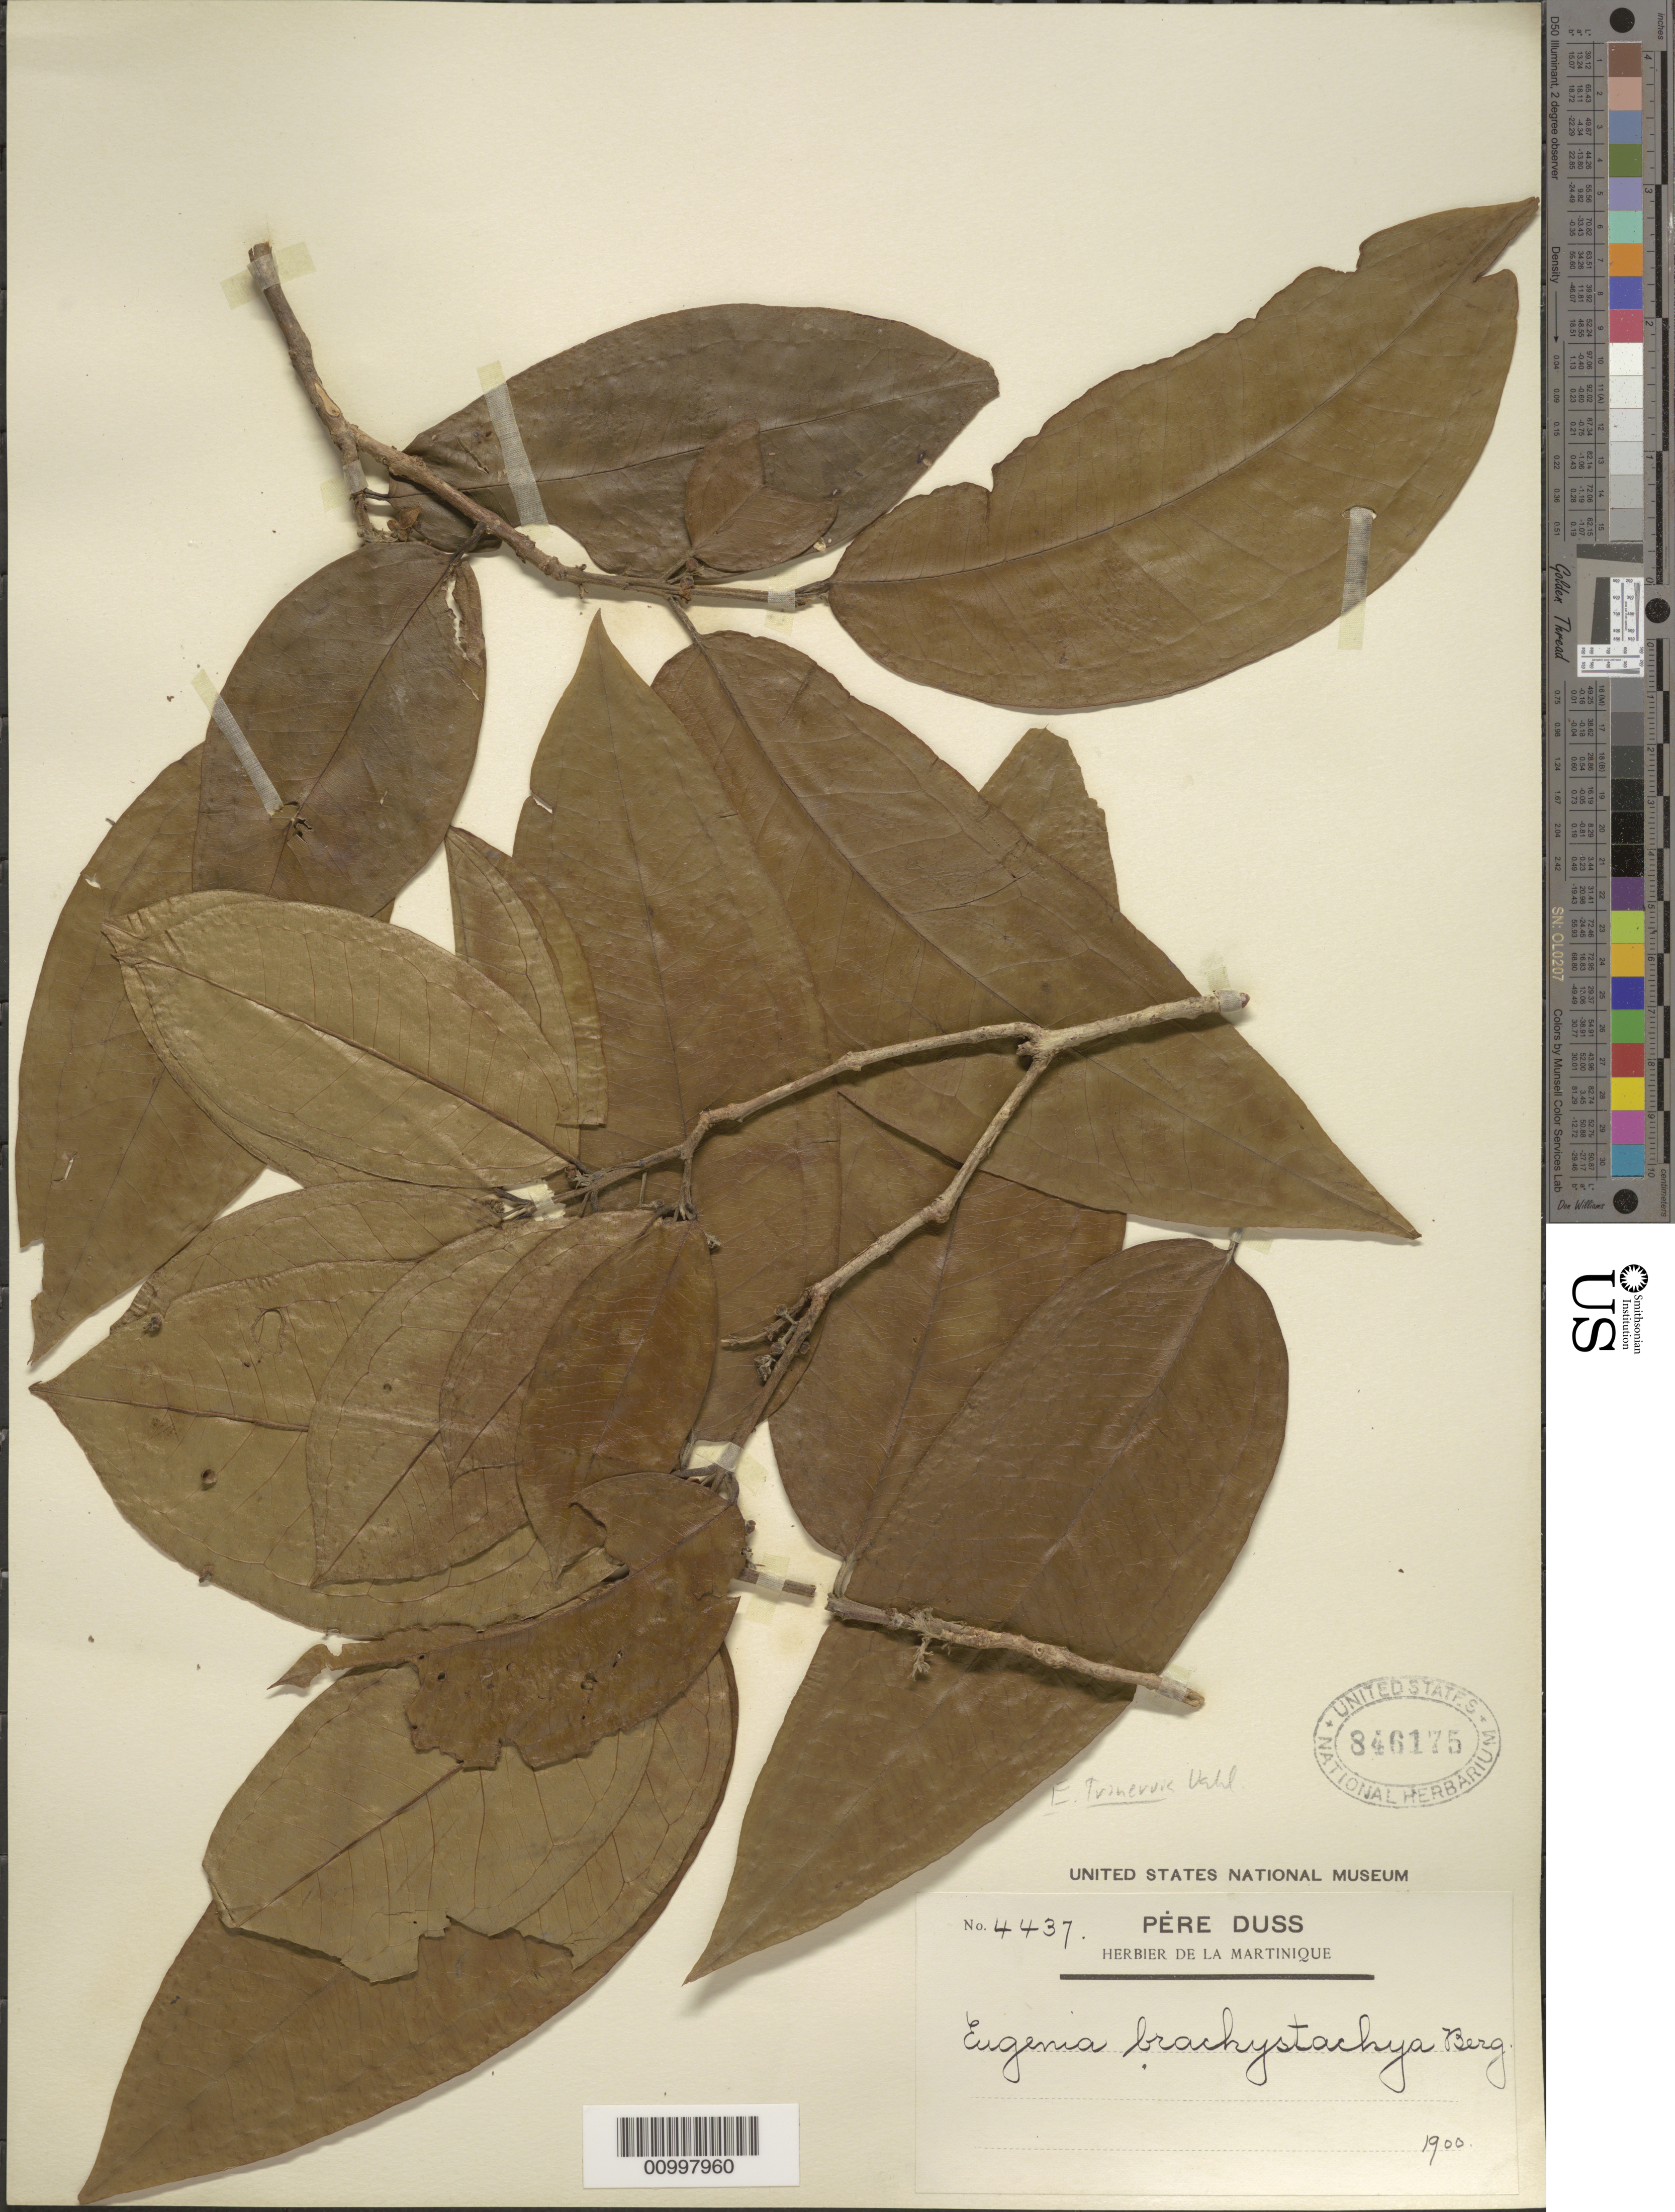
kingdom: Plantae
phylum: Tracheophyta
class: Magnoliopsida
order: Myrtales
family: Myrtaceae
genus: Eugenia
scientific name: Eugenia trinervia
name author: Vahl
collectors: Père Duss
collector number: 4437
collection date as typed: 1900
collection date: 1900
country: Martinique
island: Martinique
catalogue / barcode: US 846175